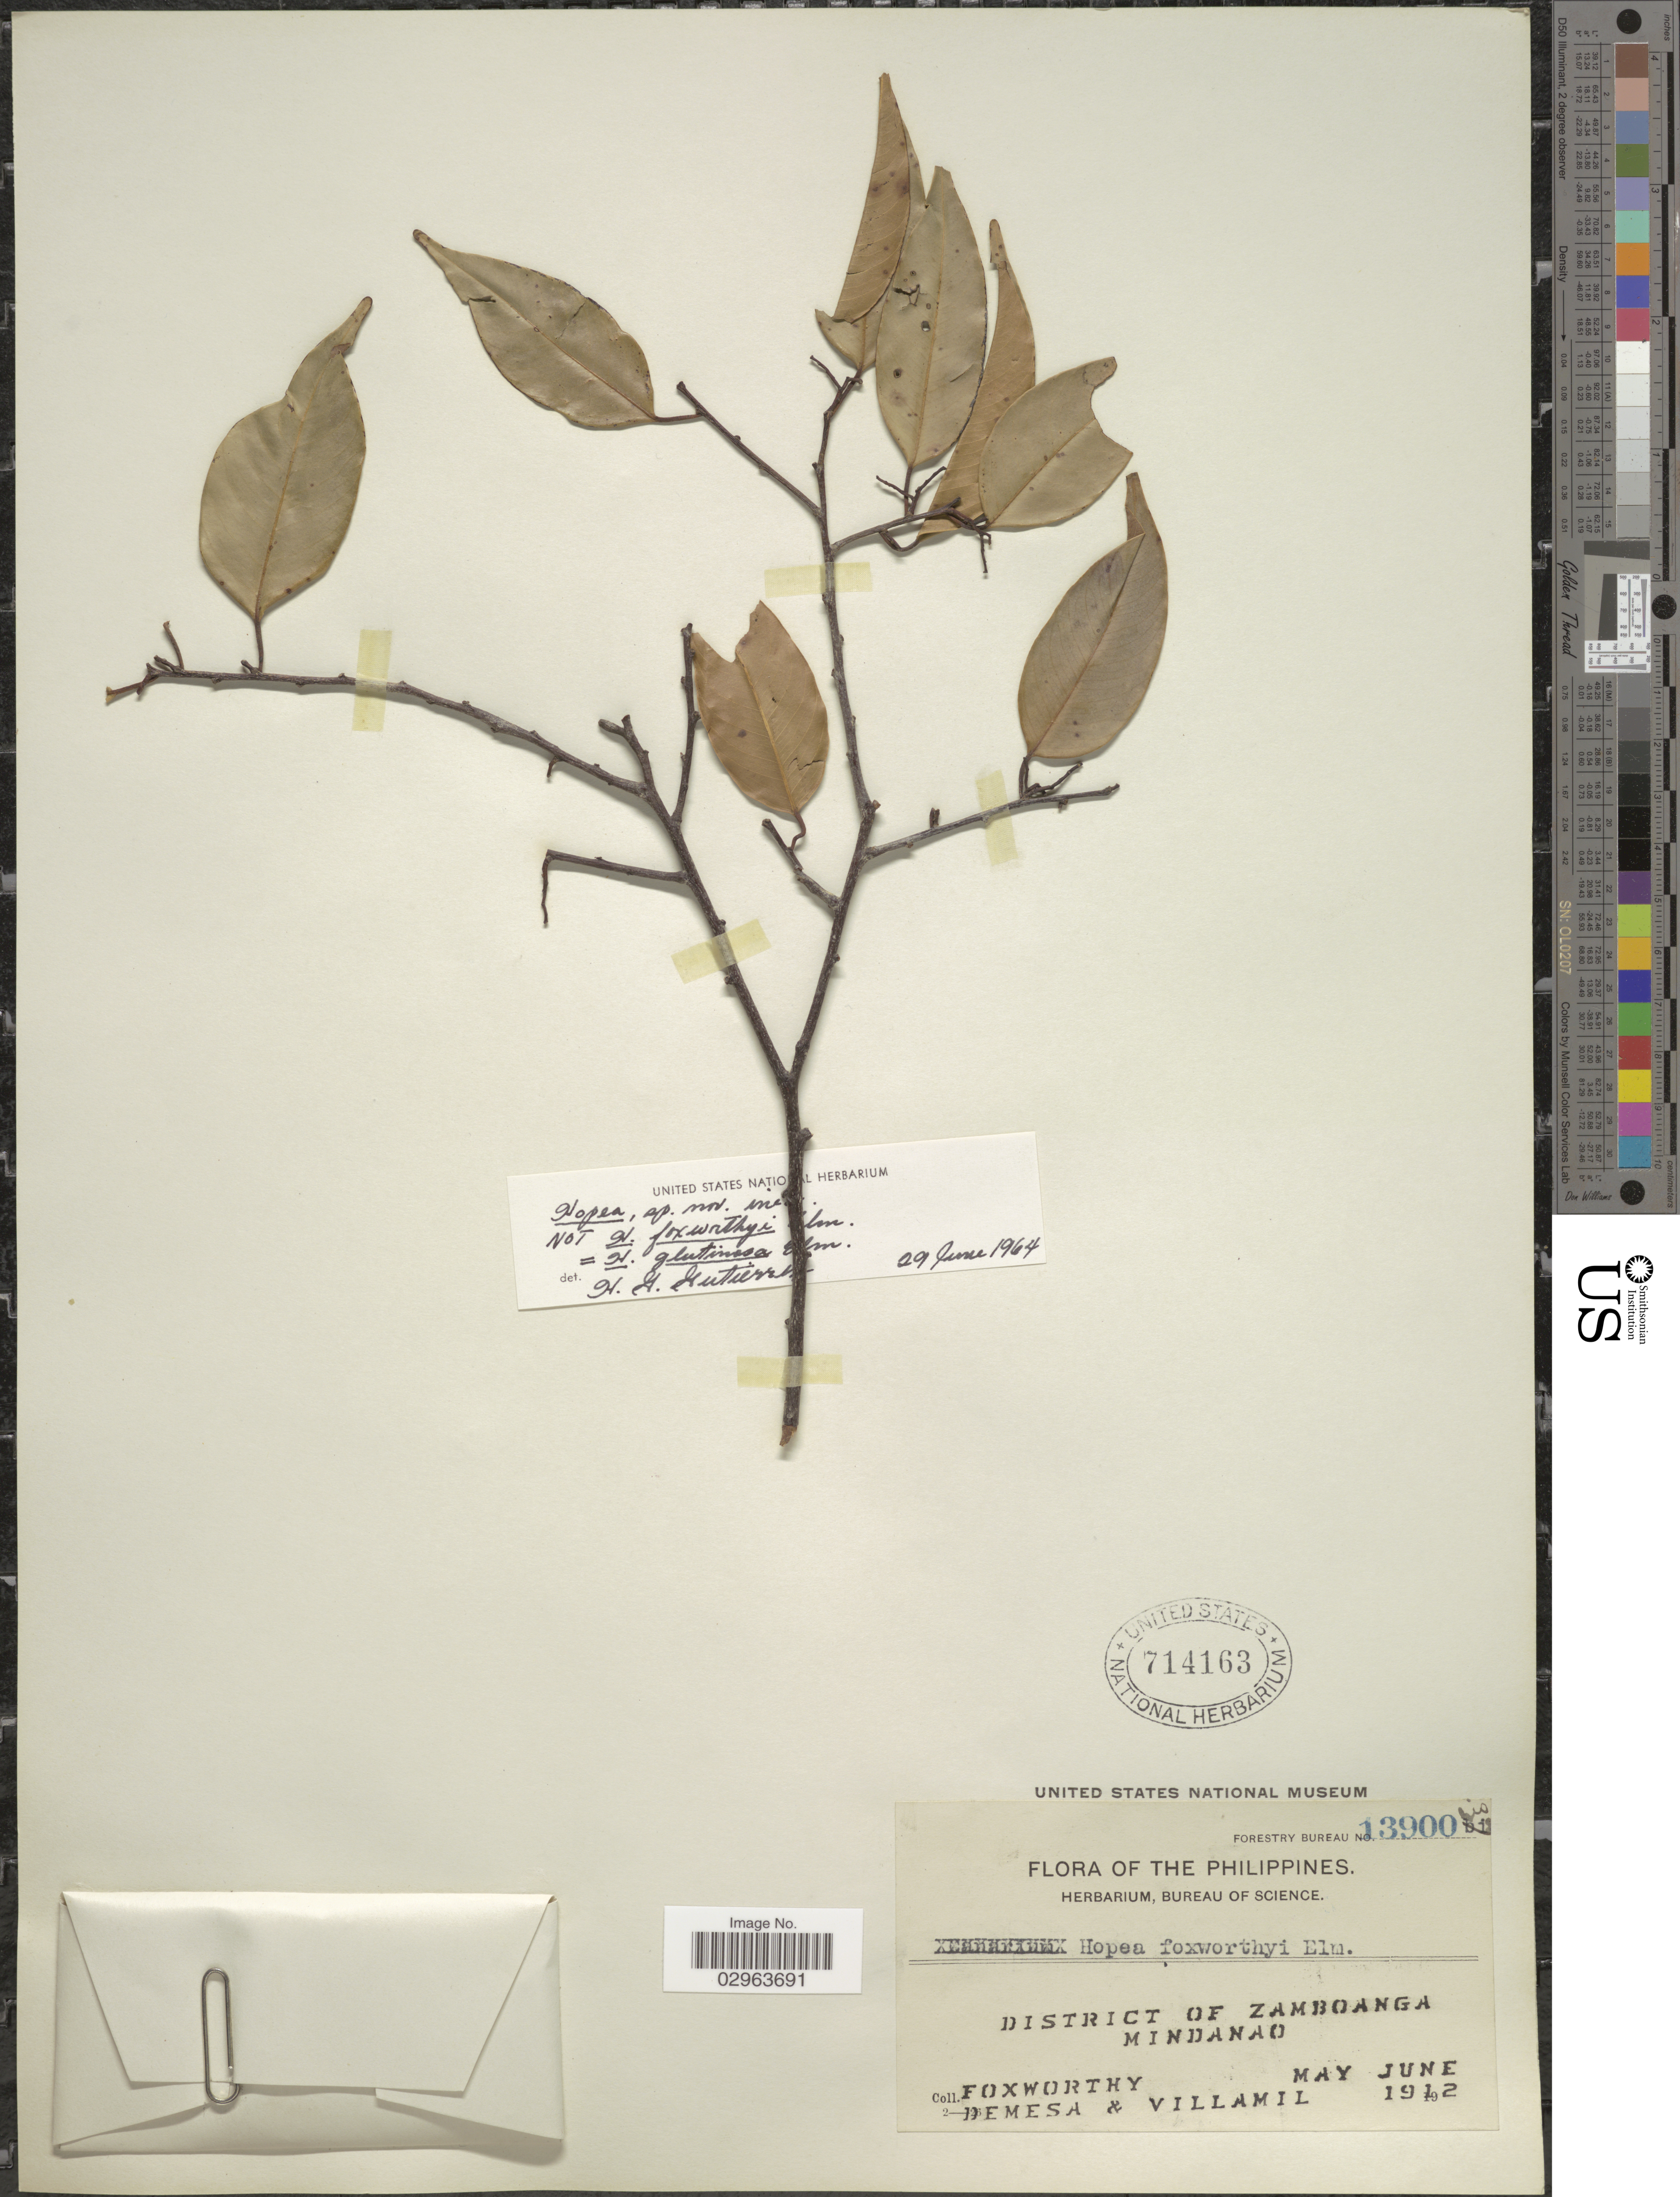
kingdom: Plantae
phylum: Tracheophyta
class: Magnoliopsida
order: Malvales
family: Dipterocarpaceae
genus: Hopea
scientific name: Hopea foxworthyi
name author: Elmer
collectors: Foxworthy, Demesa & Villamil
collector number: Forestry Bureau 13900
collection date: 1912-05/1912-06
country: Philippines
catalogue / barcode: US 714163